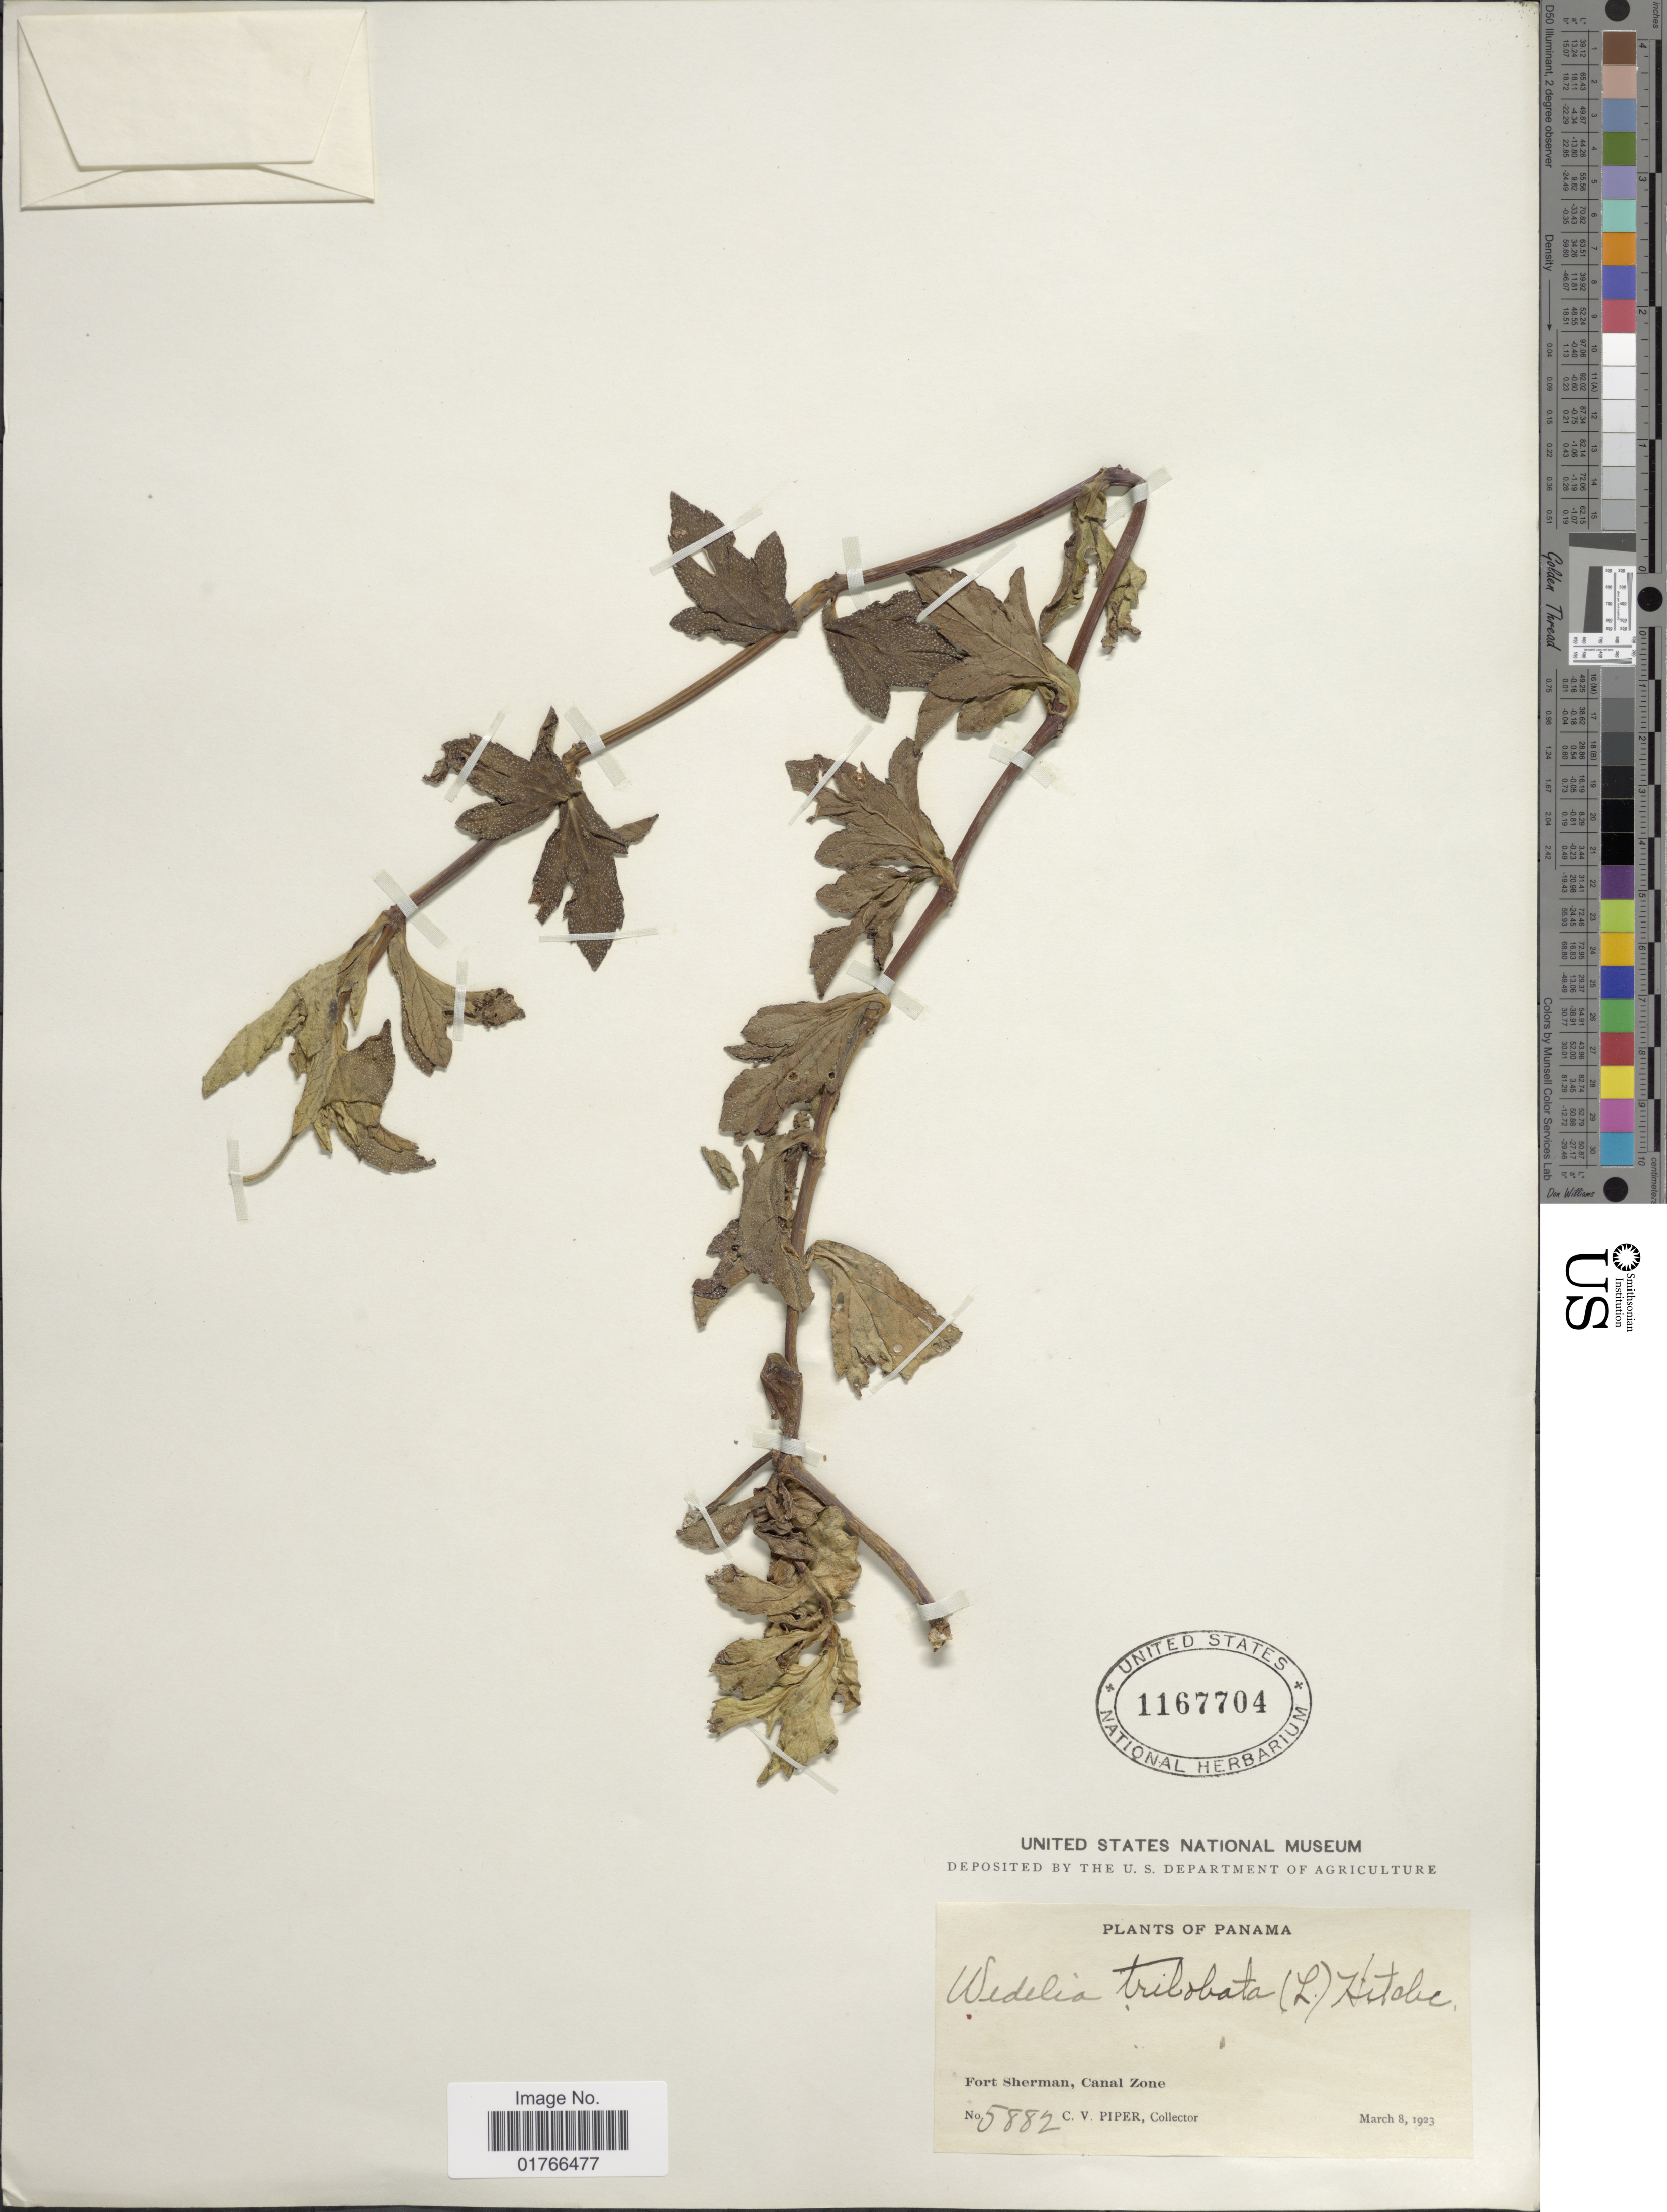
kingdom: Plantae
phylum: Tracheophyta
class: Magnoliopsida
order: Asterales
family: Asteraceae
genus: Sphagneticola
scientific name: Sphagneticola trilobata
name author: (L.) Pruski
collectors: C. V. Piper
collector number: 5882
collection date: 1923-03-08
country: Panama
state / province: Colón / Panamá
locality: Fort Sherman, Canal Zone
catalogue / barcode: US 1167704